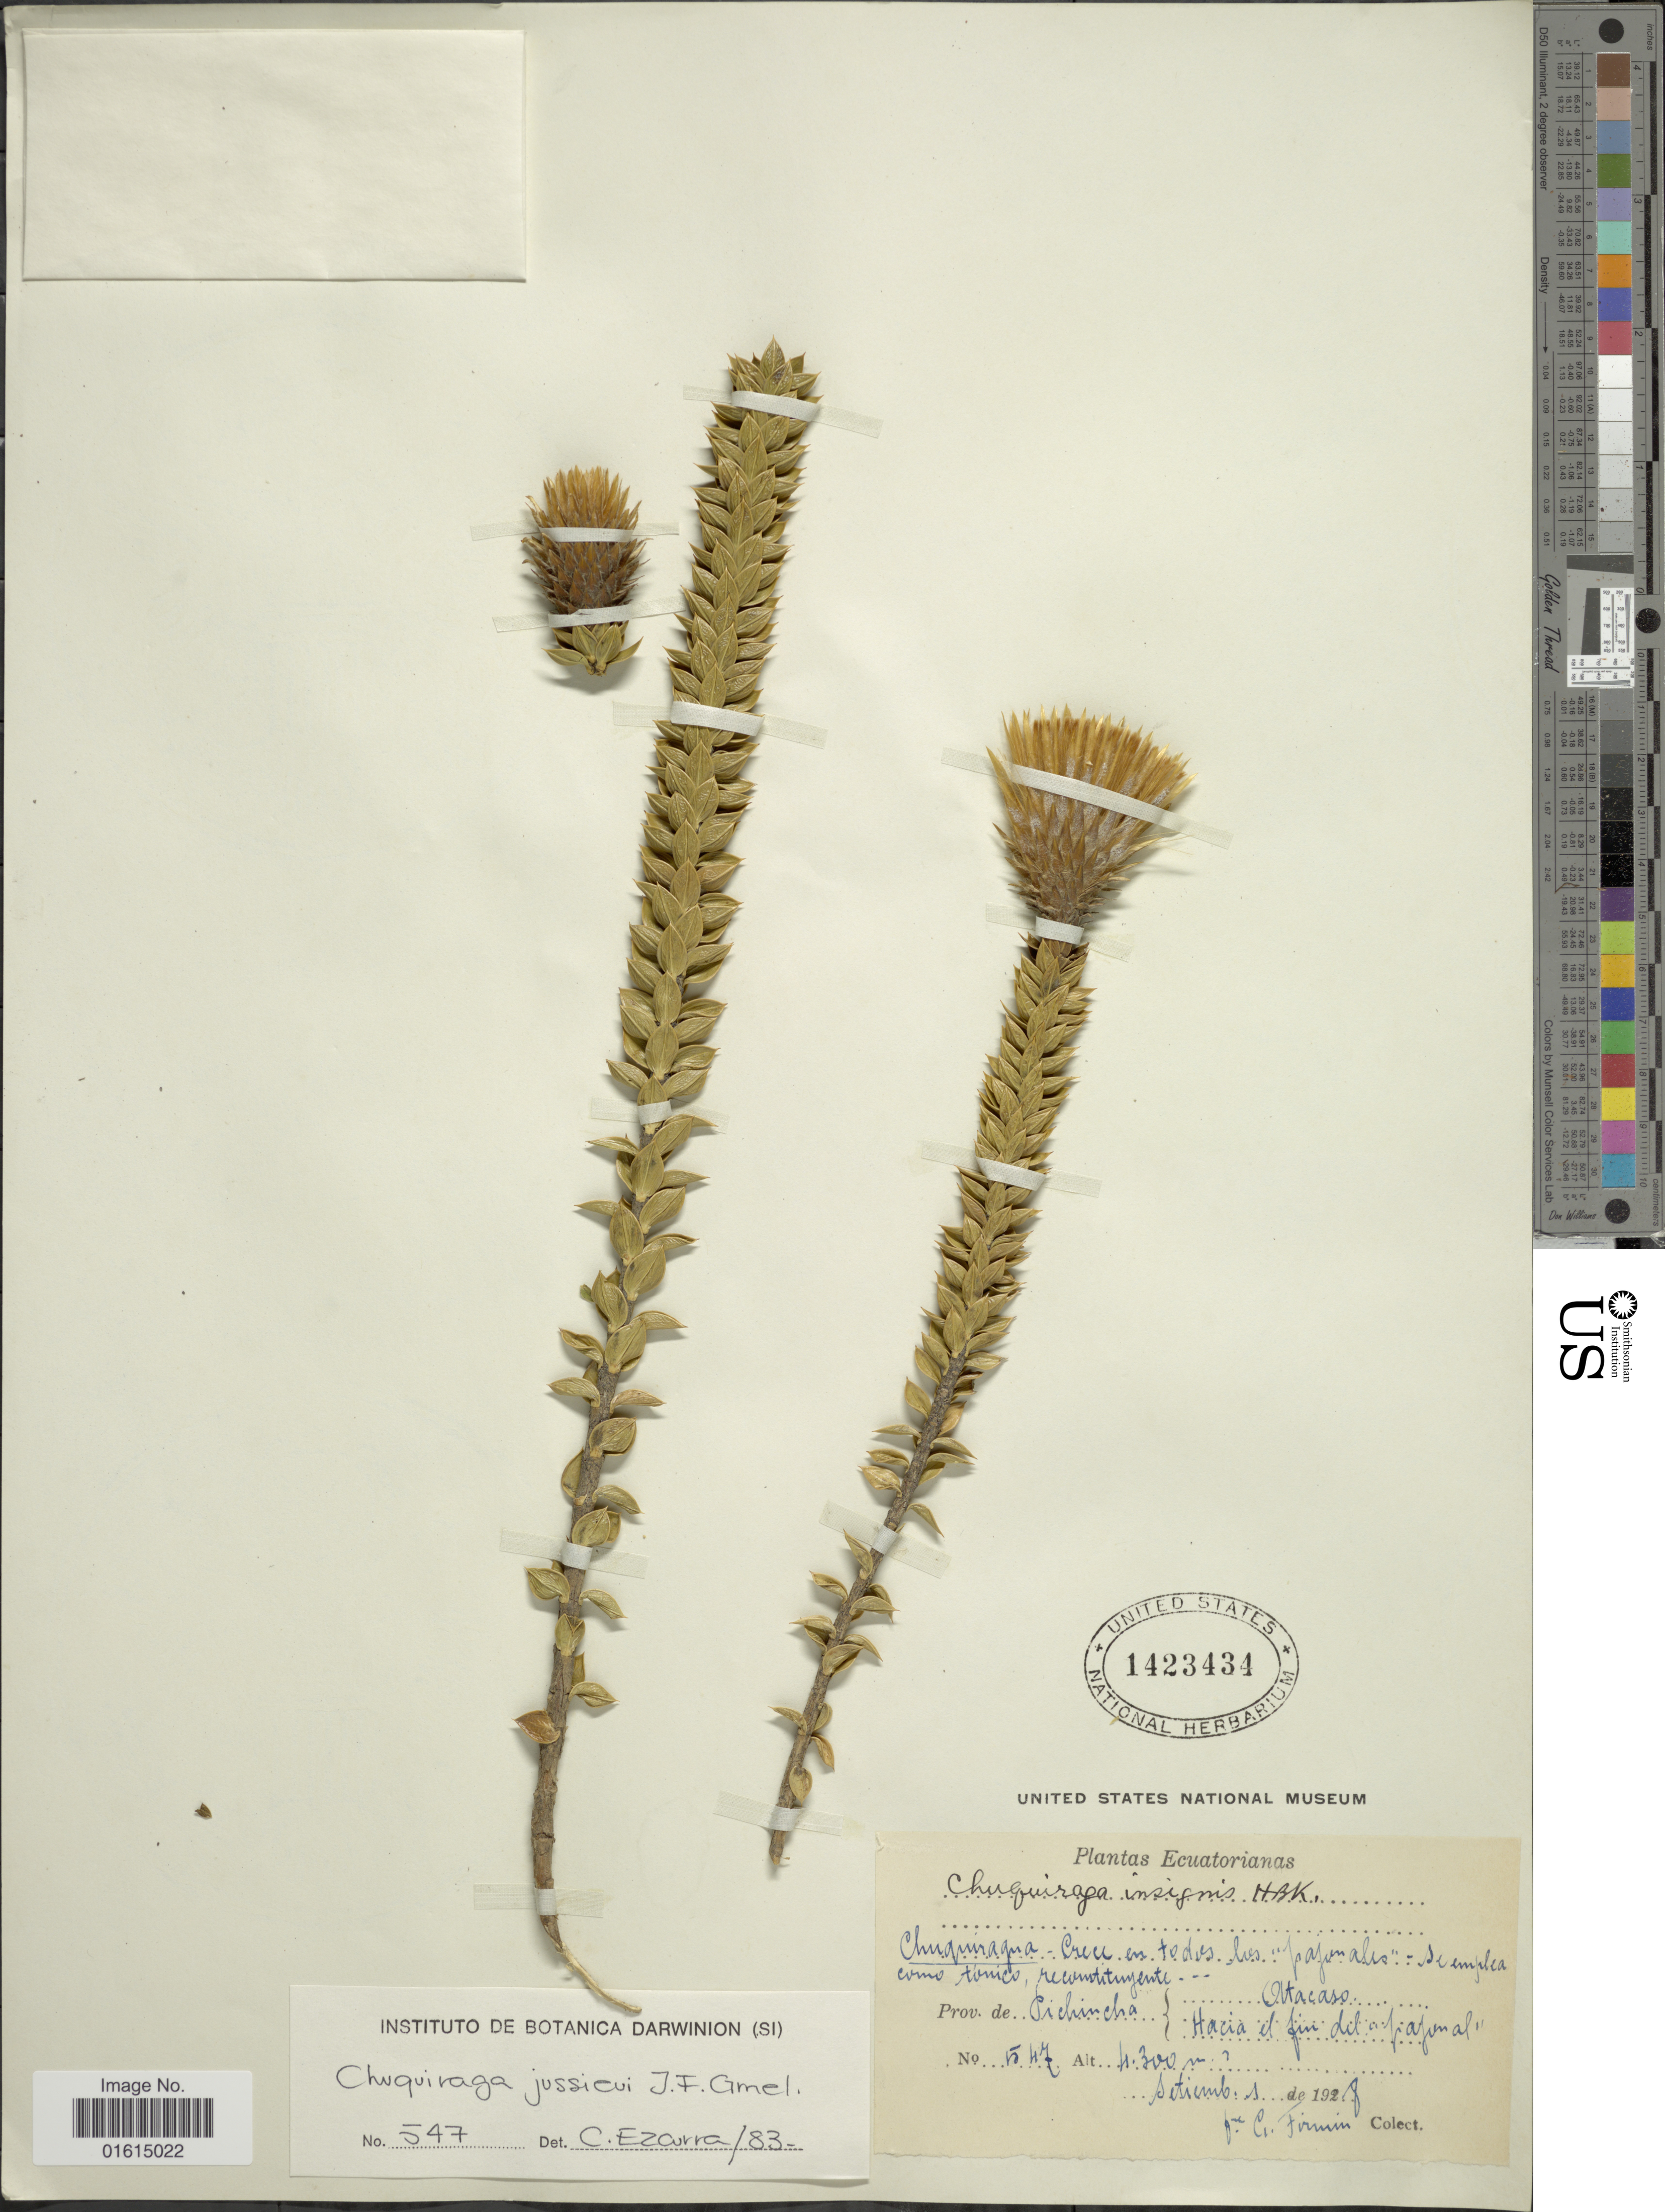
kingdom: Plantae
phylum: Tracheophyta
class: Magnoliopsida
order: Asterales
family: Asteraceae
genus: Chuquiraga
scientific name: Chuquiraga jussieui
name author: J.F. Gmel.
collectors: G. Firmin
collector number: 547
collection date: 1928-09-01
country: Ecuador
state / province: Pichincha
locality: Ecuatorianas, Prov. de Pichincha, Atacaso, Hacia el fin del "pajonal"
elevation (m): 4300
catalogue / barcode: US 1423434